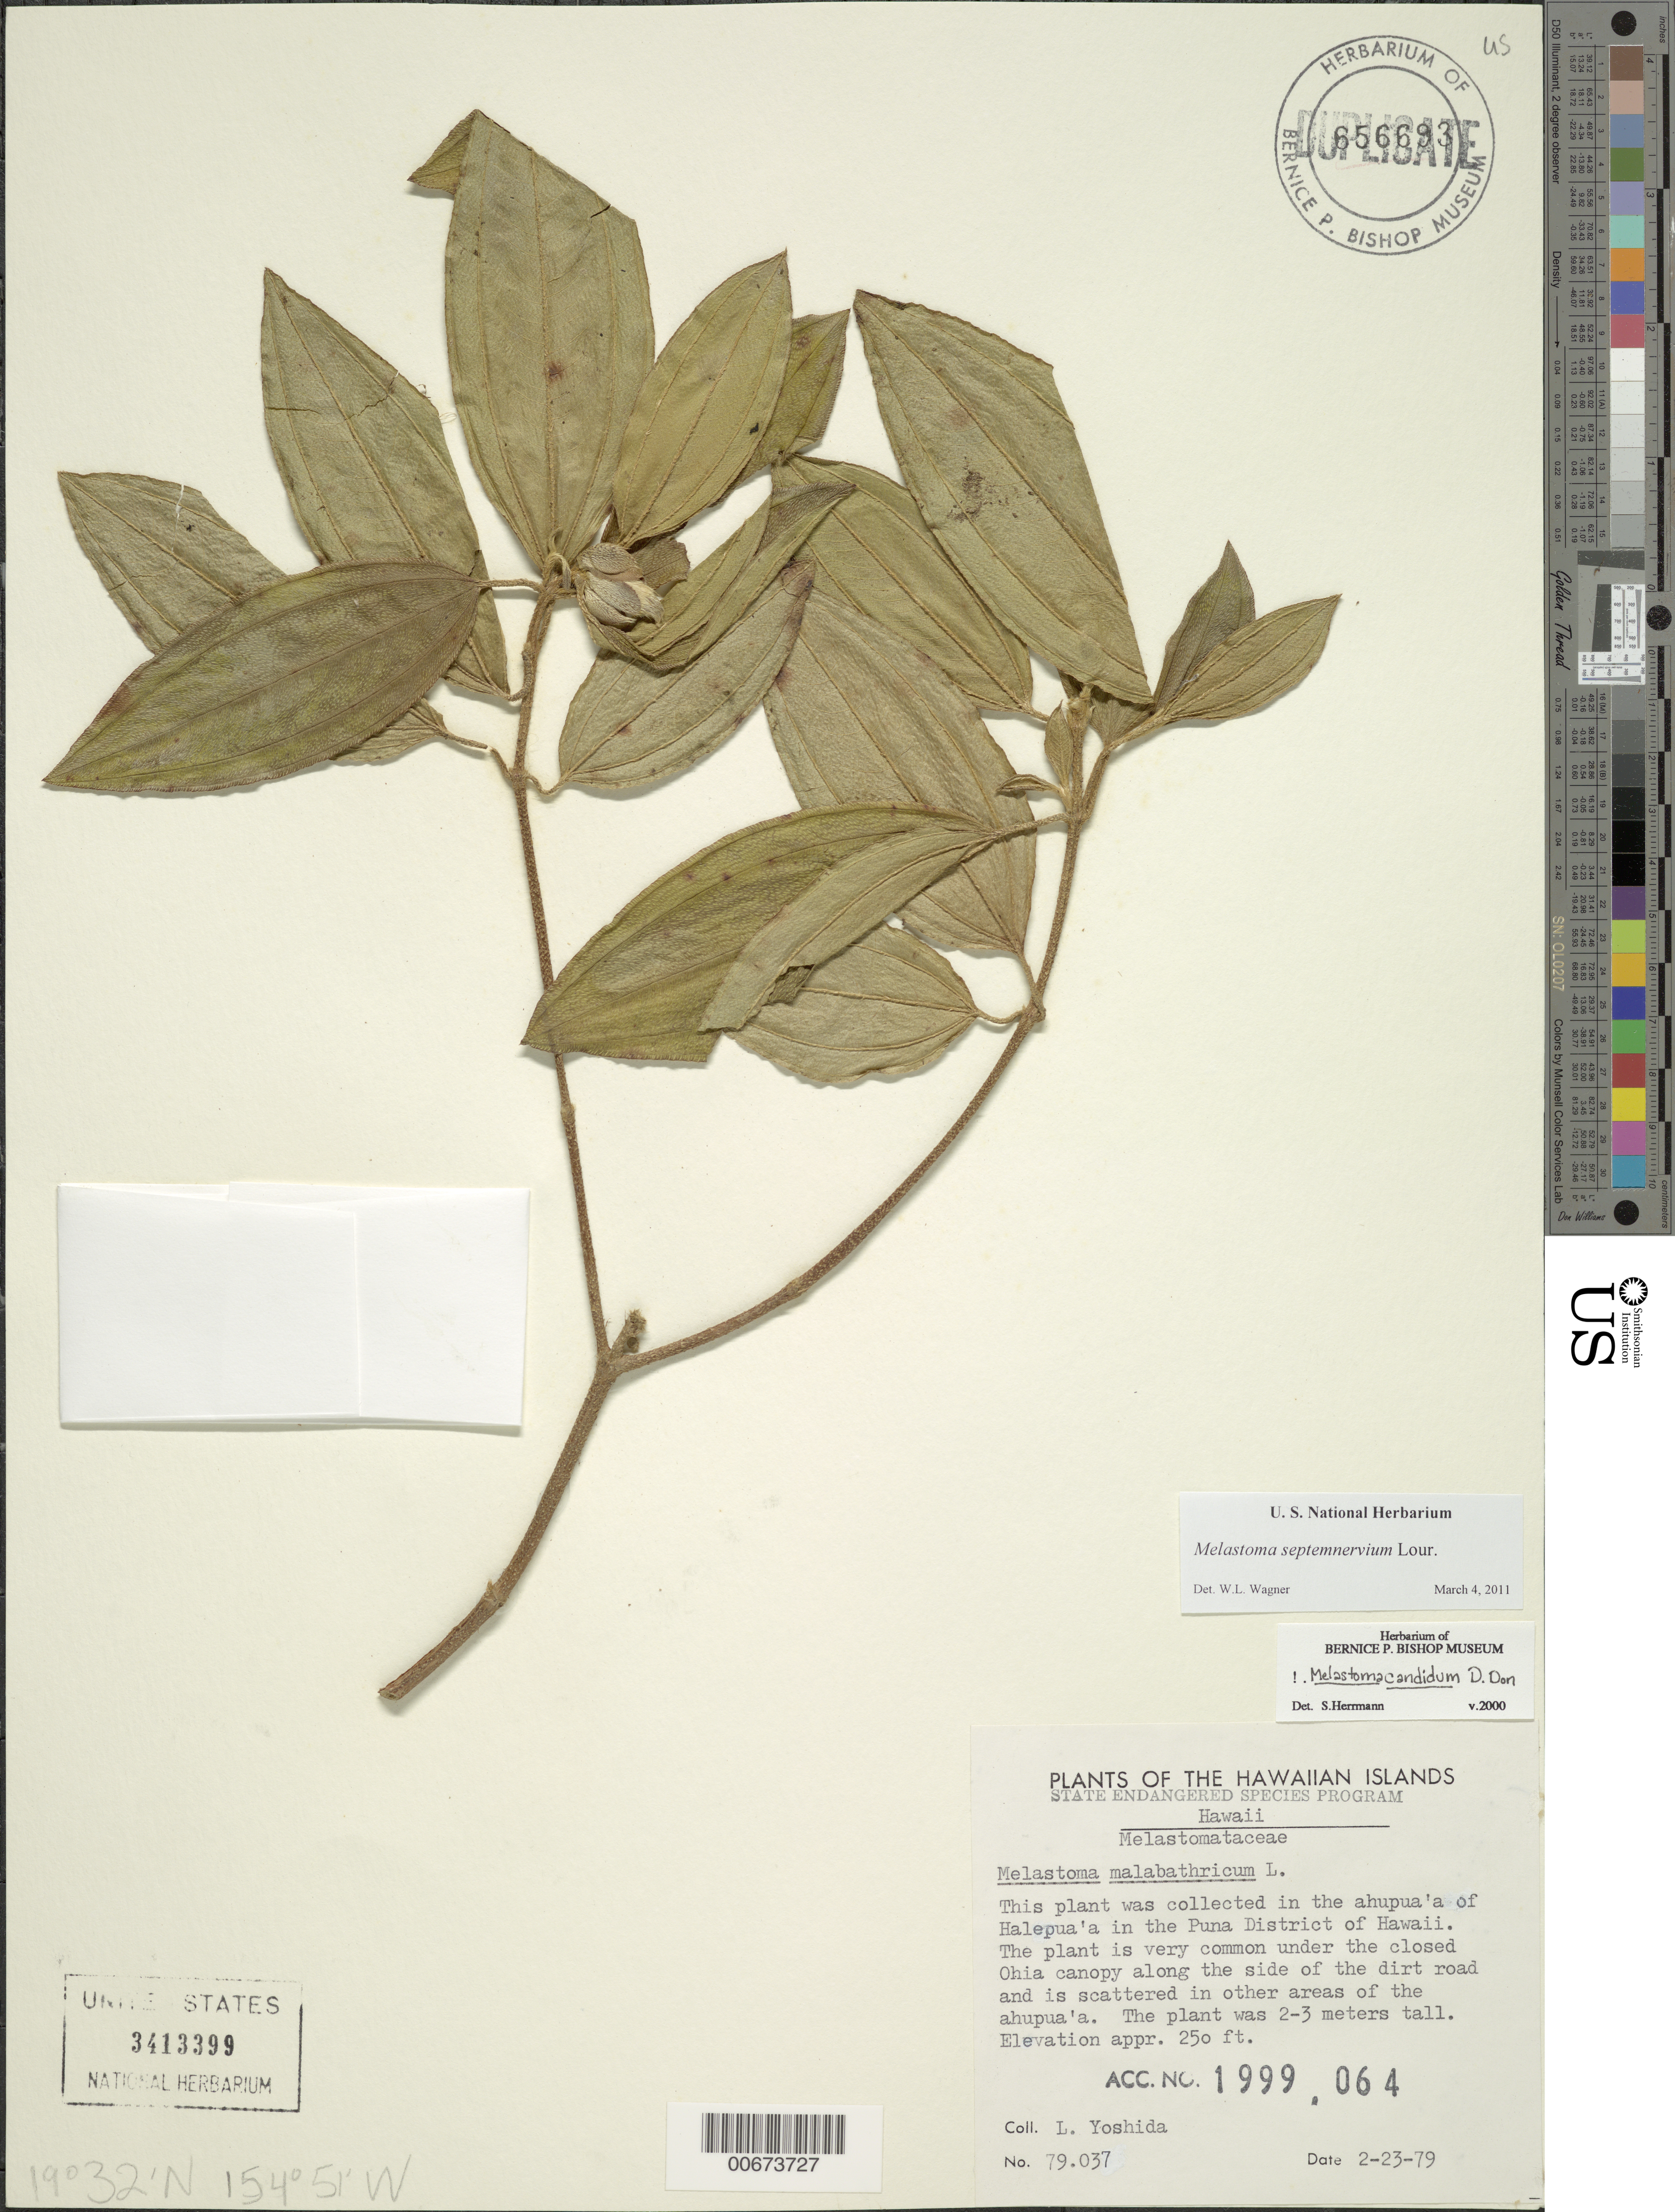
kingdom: Plantae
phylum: Tracheophyta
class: Magnoliopsida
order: Myrtales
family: Melastomataceae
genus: Melastoma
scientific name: Melastoma septemnervium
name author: Lour.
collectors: L. Yoshida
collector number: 79.037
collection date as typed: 23 Feb 1979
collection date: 1979-02-23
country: United States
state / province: Hawaii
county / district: Hawaii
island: Hawaii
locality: Puna District, in the ahupua'a of Halepua'a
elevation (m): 76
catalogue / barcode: US 3413399